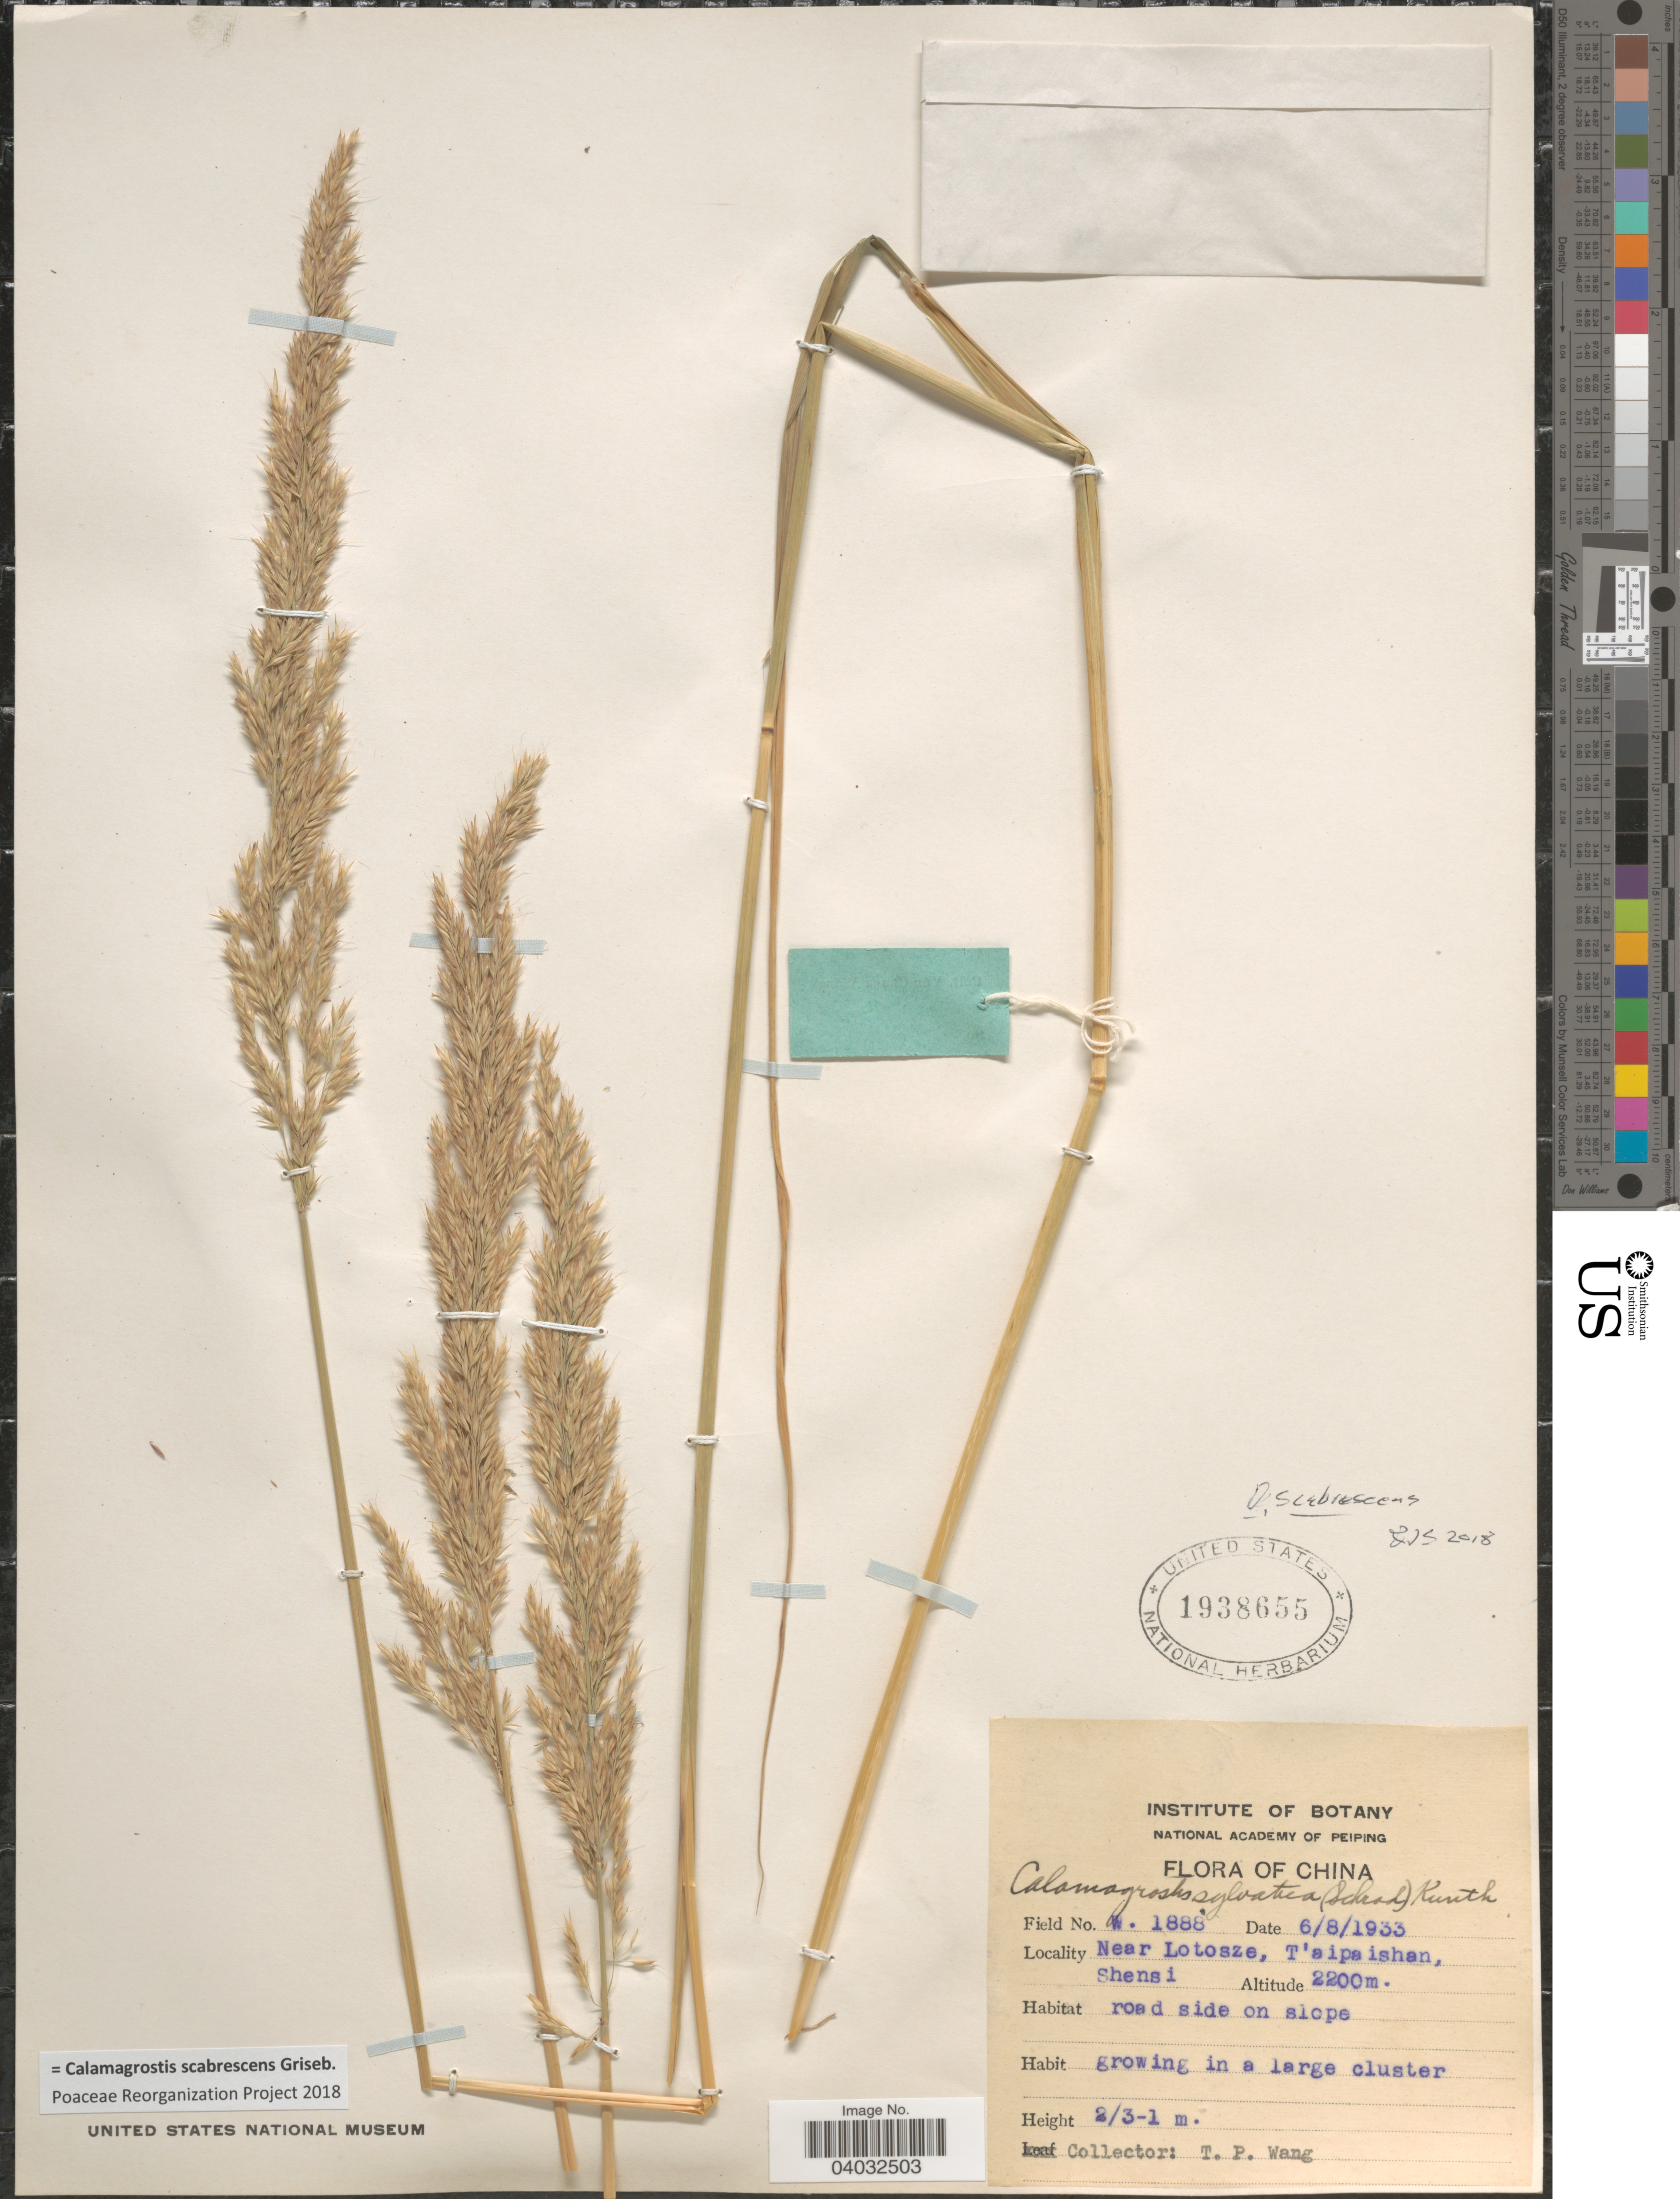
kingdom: Plantae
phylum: Tracheophyta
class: Liliopsida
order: Poales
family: Poaceae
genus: Calamagrostis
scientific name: Calamagrostis scabrescens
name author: Griseb.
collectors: T. Wang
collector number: W 1888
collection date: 1933-08-06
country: China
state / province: Shaanxi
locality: Near Lotosze, T'aipaishan, Shensi.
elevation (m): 2200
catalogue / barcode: US 1938655